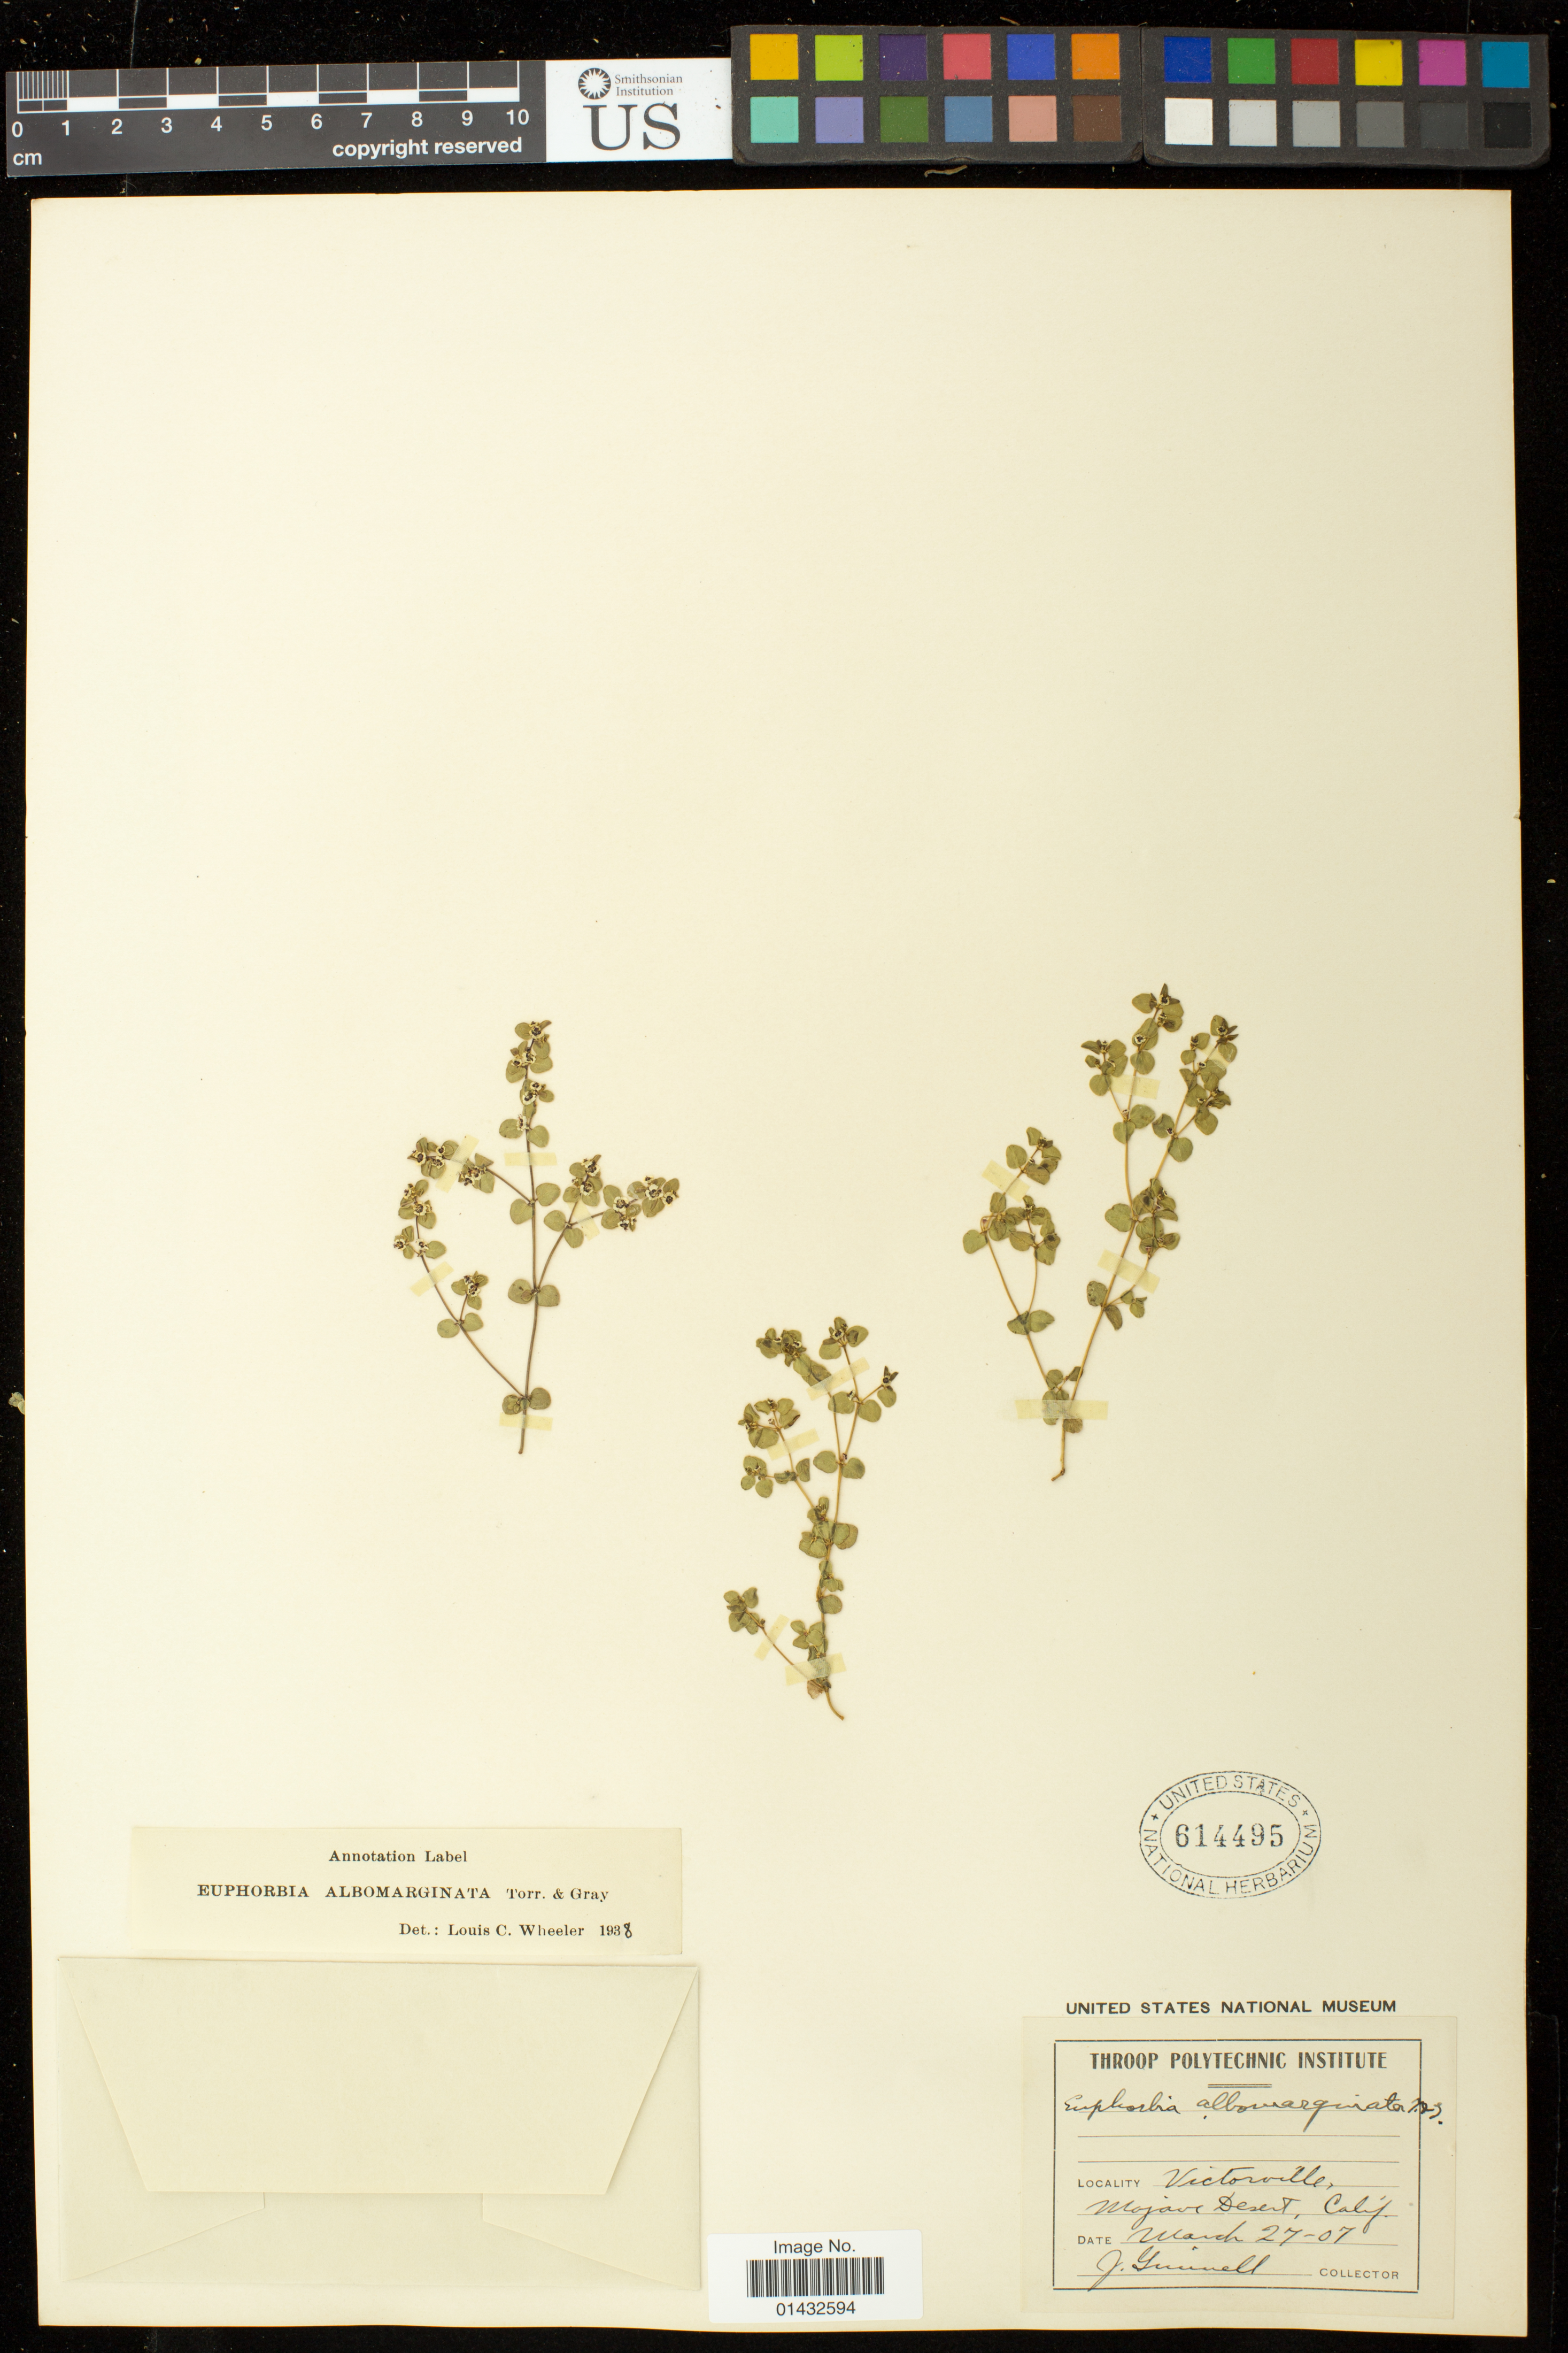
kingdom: Plantae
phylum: Tracheophyta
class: Magnoliopsida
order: Malpighiales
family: Euphorbiaceae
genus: Euphorbia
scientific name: Euphorbia albomarginata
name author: Torr. & A. Gray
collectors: J. Grinnell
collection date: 1907-03-27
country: United States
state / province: California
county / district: San Bernardino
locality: Victorville, Mojave Desert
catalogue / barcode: US 614495